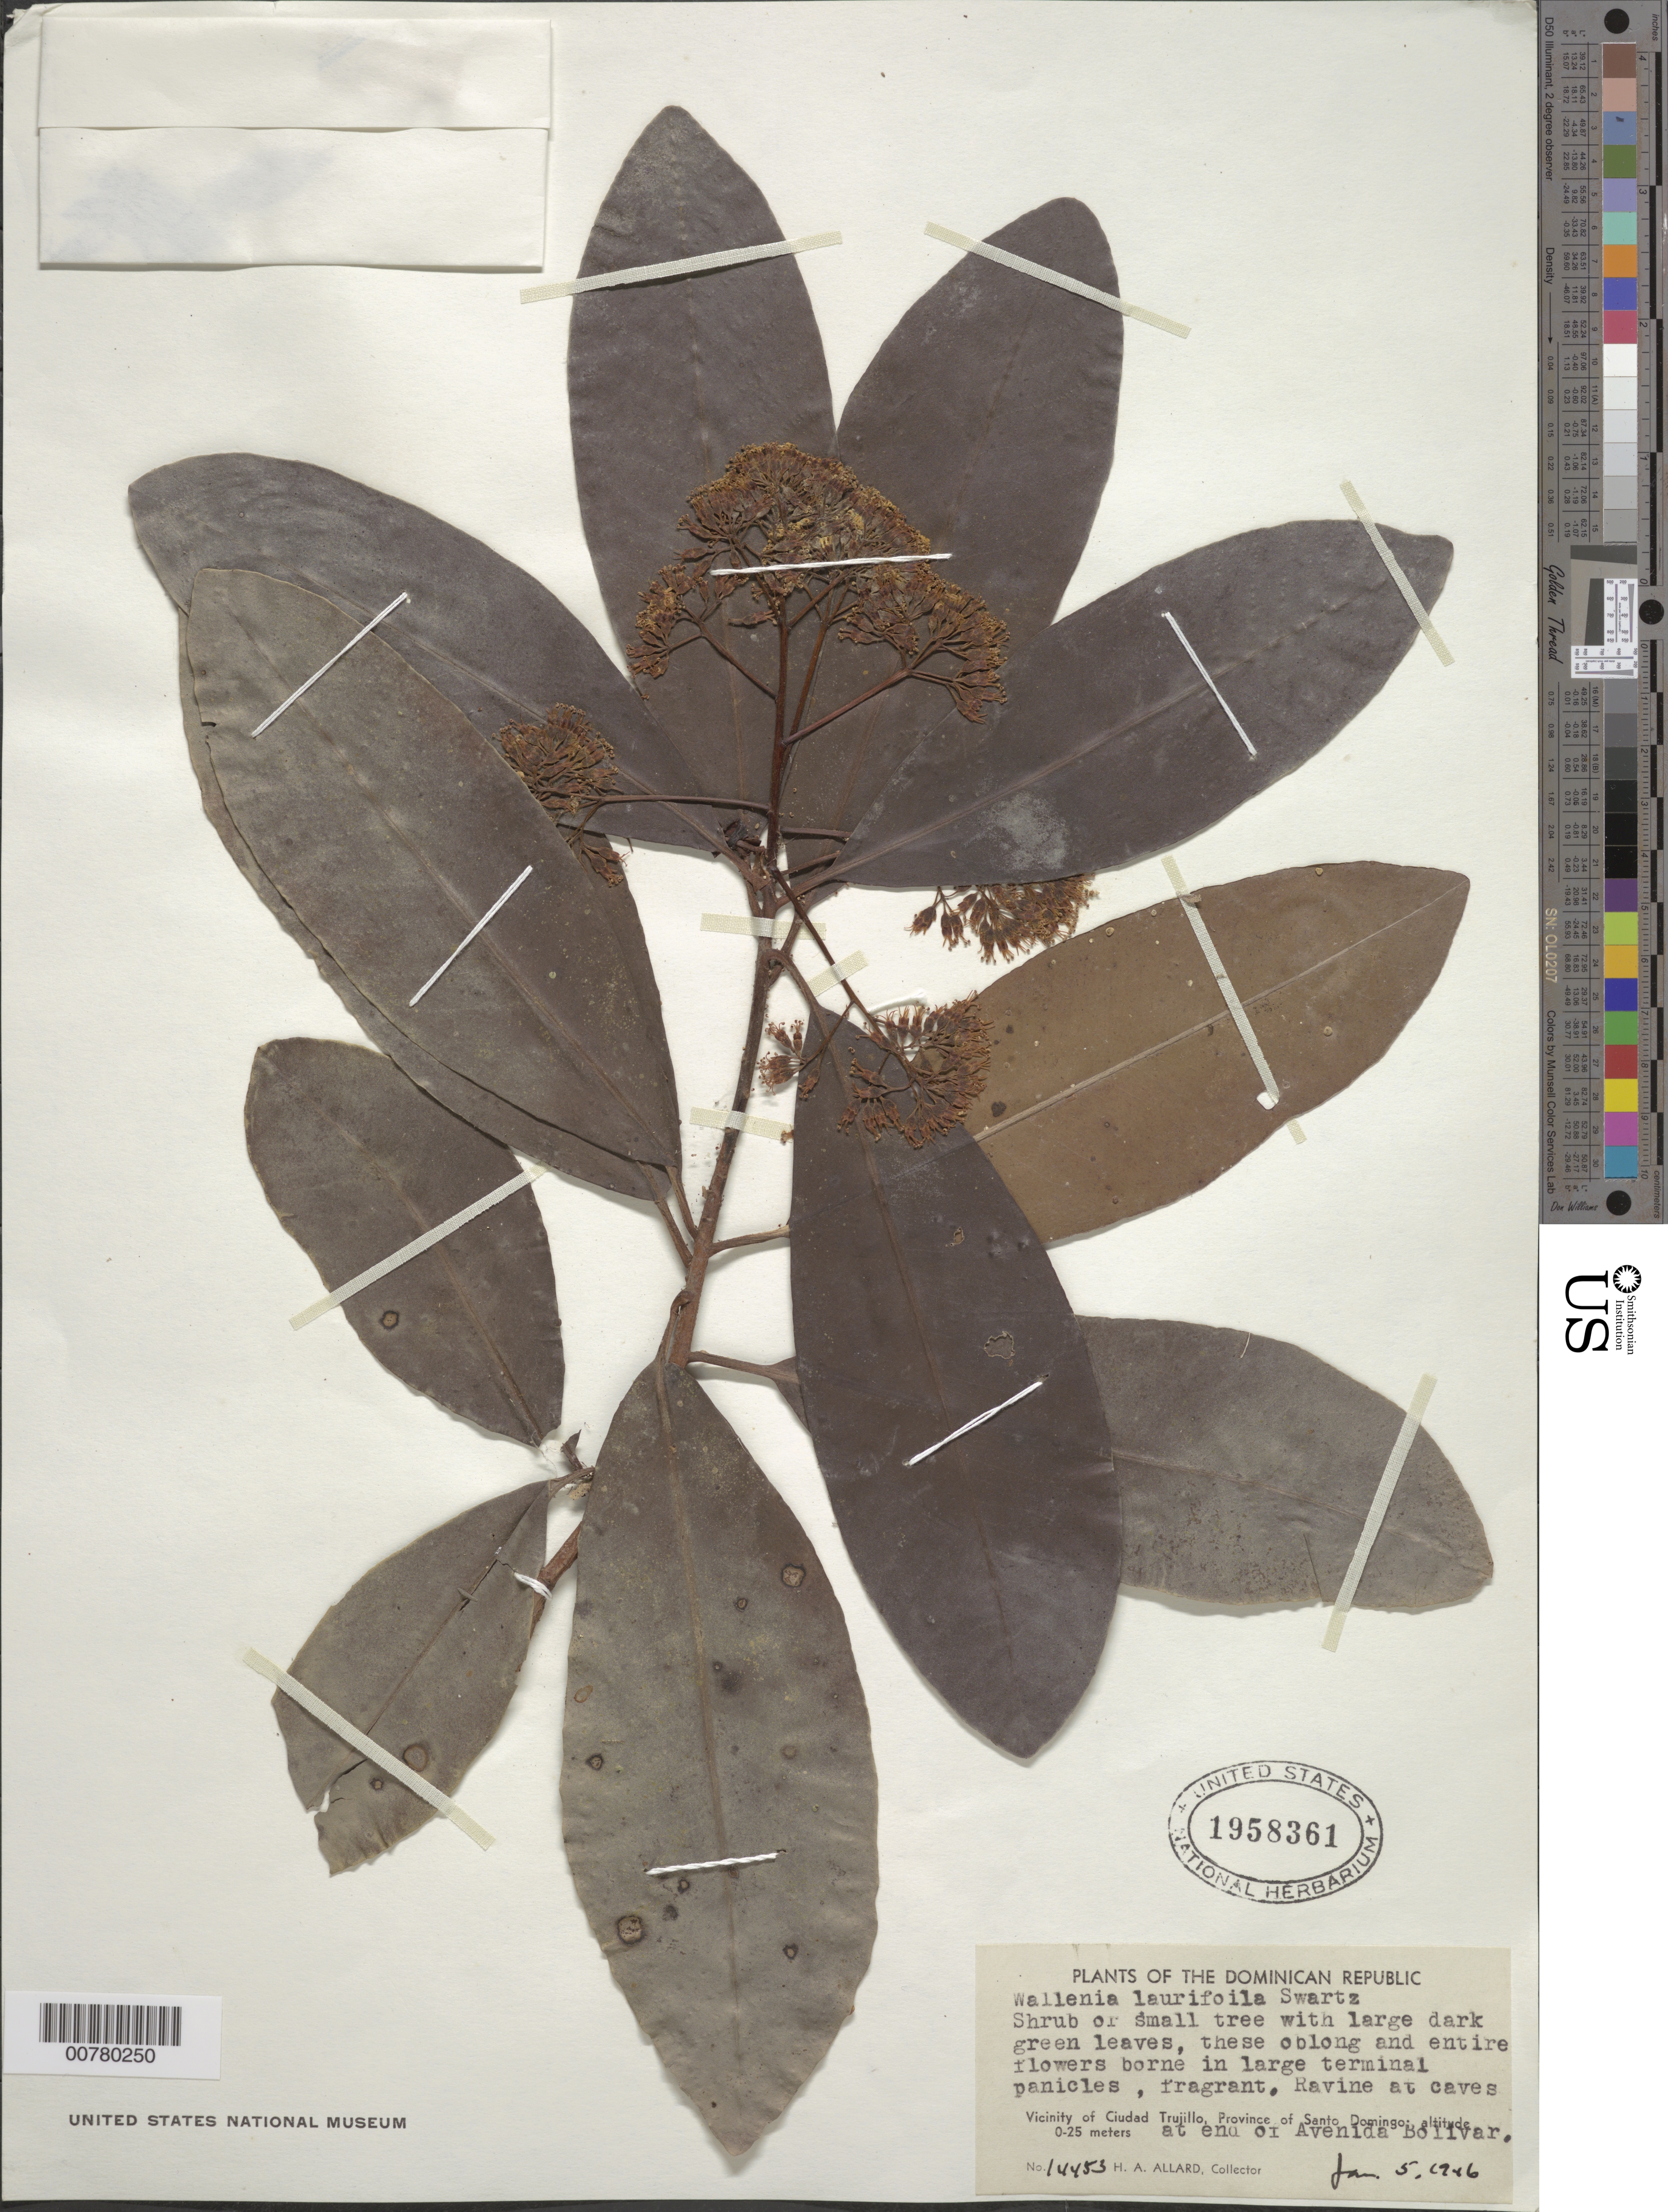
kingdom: Plantae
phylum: Tracheophyta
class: Magnoliopsida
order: Ericales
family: Primulaceae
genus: Wallenia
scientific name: Wallenia laurifolia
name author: Sw.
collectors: H. A. Allard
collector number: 14453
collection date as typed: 05 Jan 1946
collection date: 1946-01-05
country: Dominican Republic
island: Hispaniola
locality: Province of Santo Domingo, vicinity of Ciudad Trujillo, at end of Avenida Bolivar.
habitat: Ravine at caves.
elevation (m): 0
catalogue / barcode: US 1958361